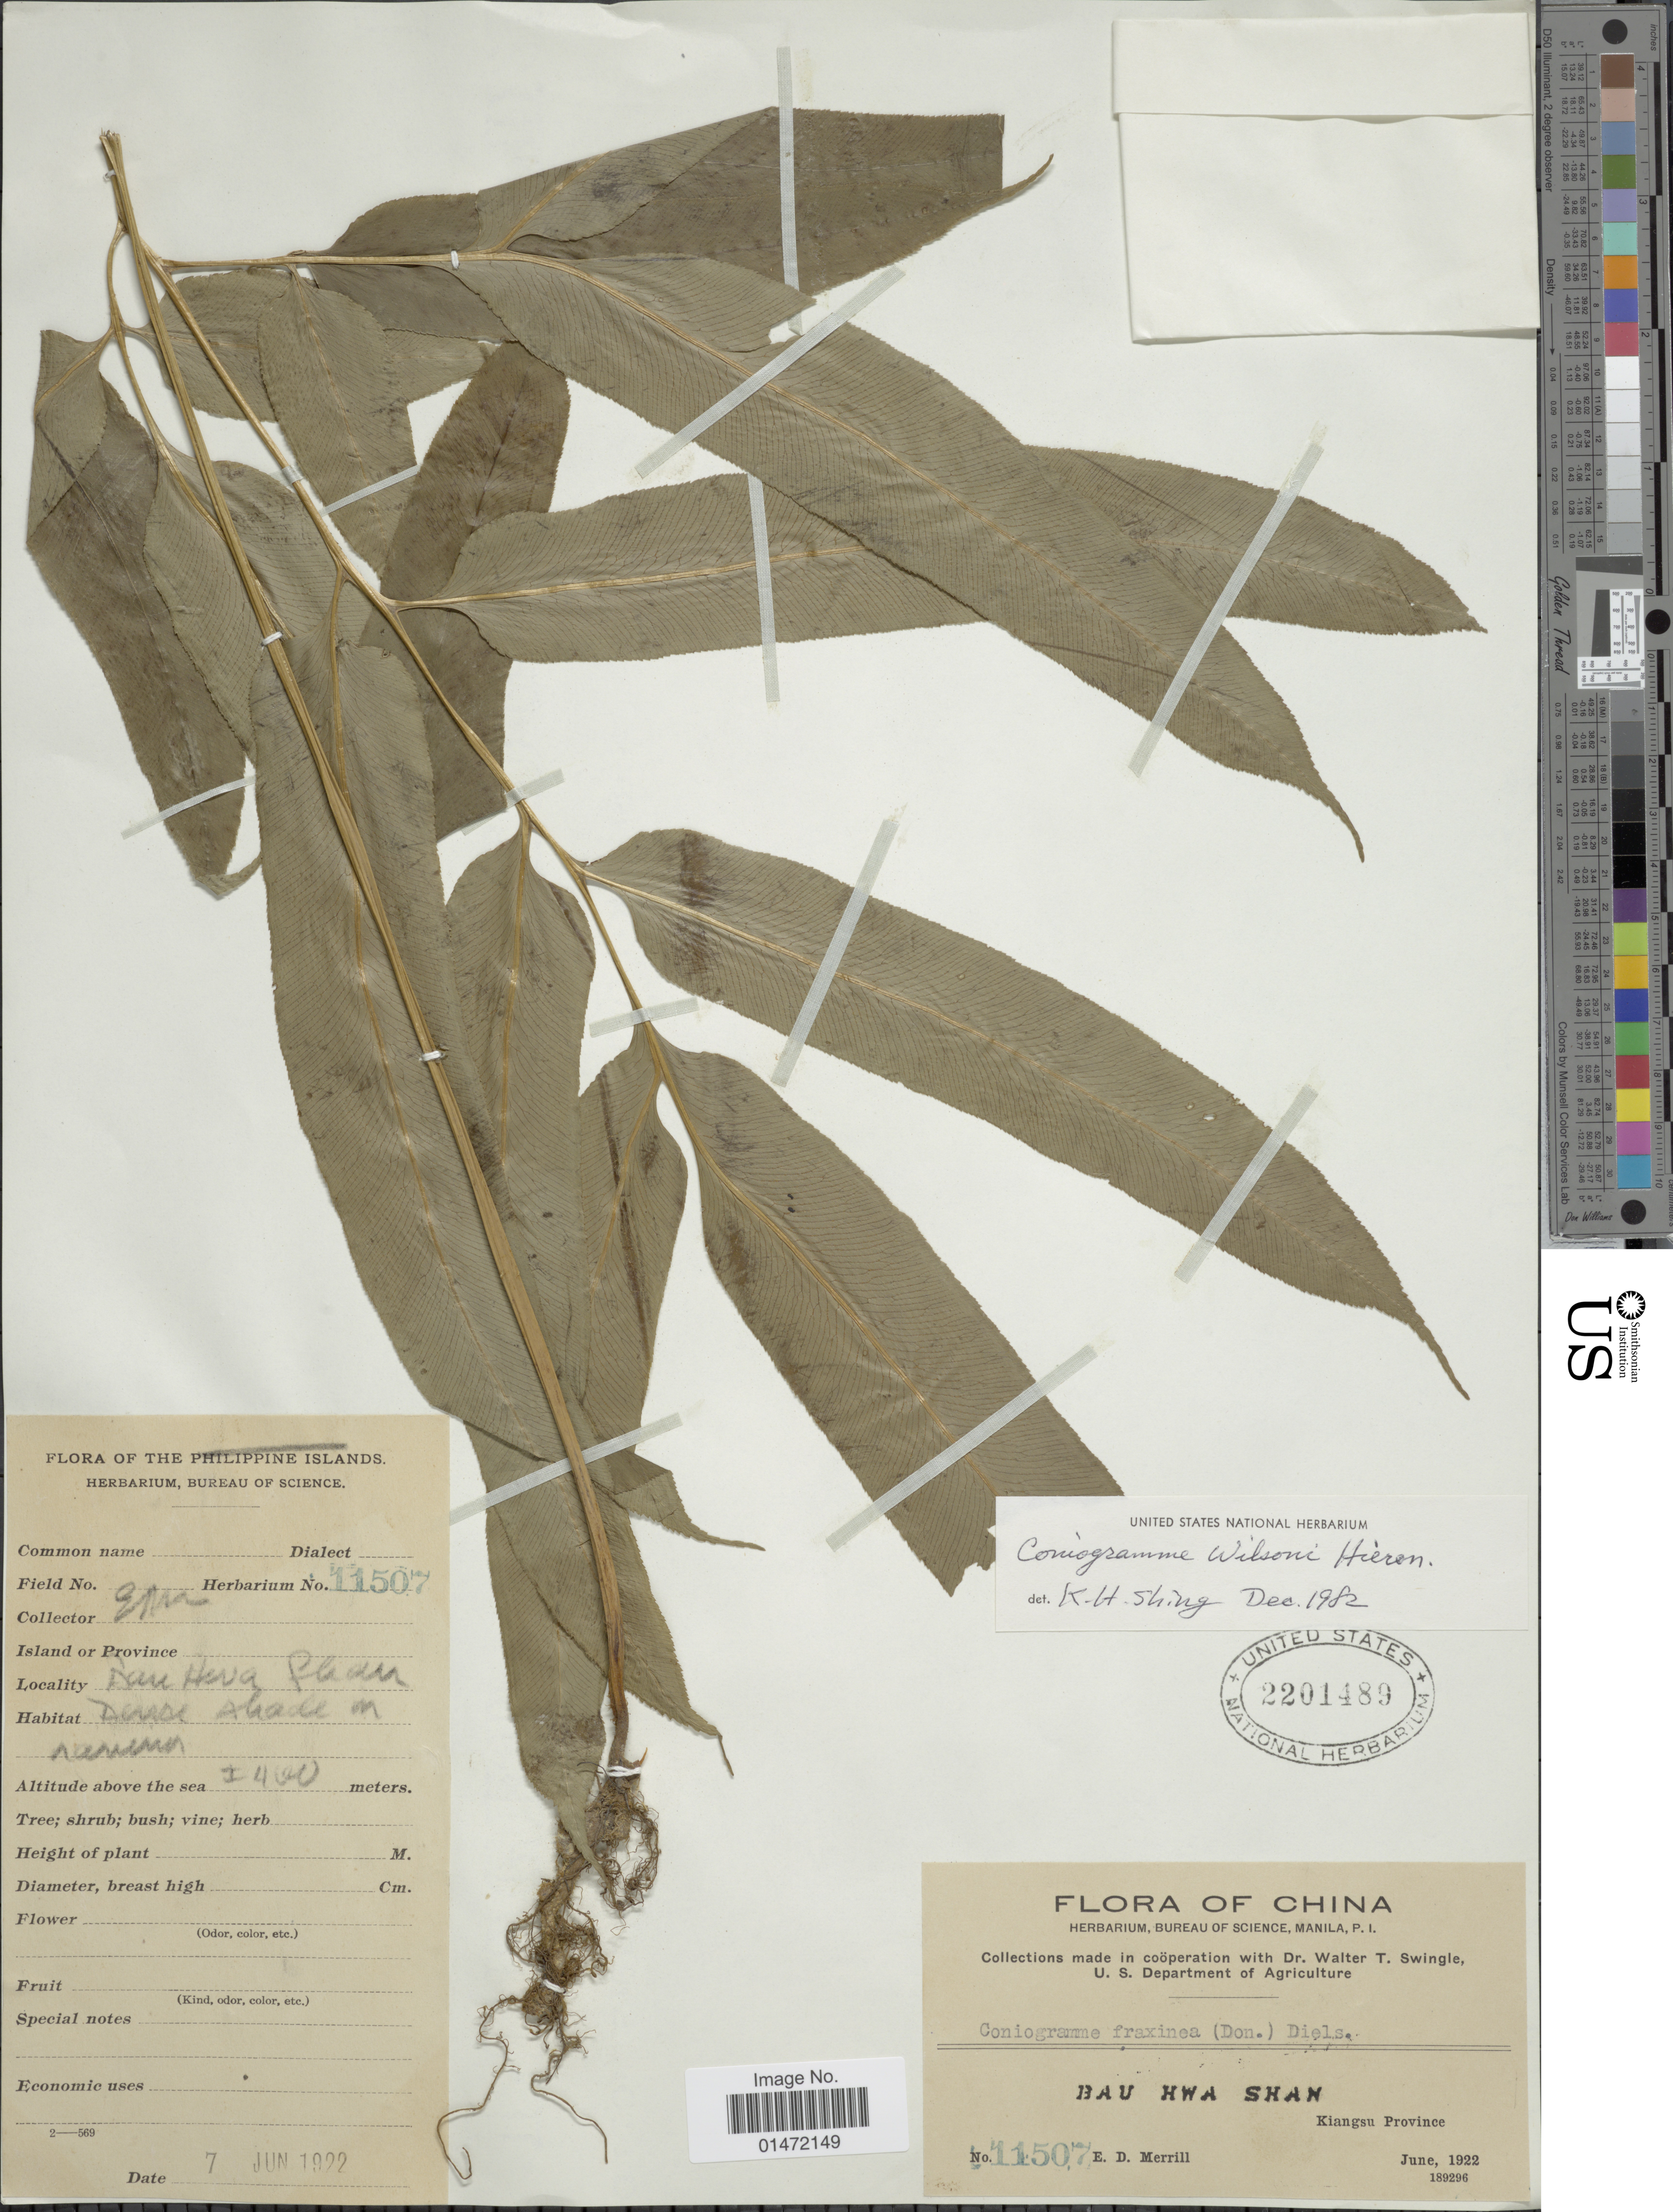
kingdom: Plantae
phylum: Tracheophyta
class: Polypodiopsida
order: Polypodiales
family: Pteridaceae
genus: Coniogramme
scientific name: Coniogramme wilsonii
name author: Hieron.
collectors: E. D. Merrill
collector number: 11507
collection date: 1922-06-07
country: China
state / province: Jiangsu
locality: Bau Hwa Shan, Kiangsu Province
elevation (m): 400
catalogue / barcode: US 2201489